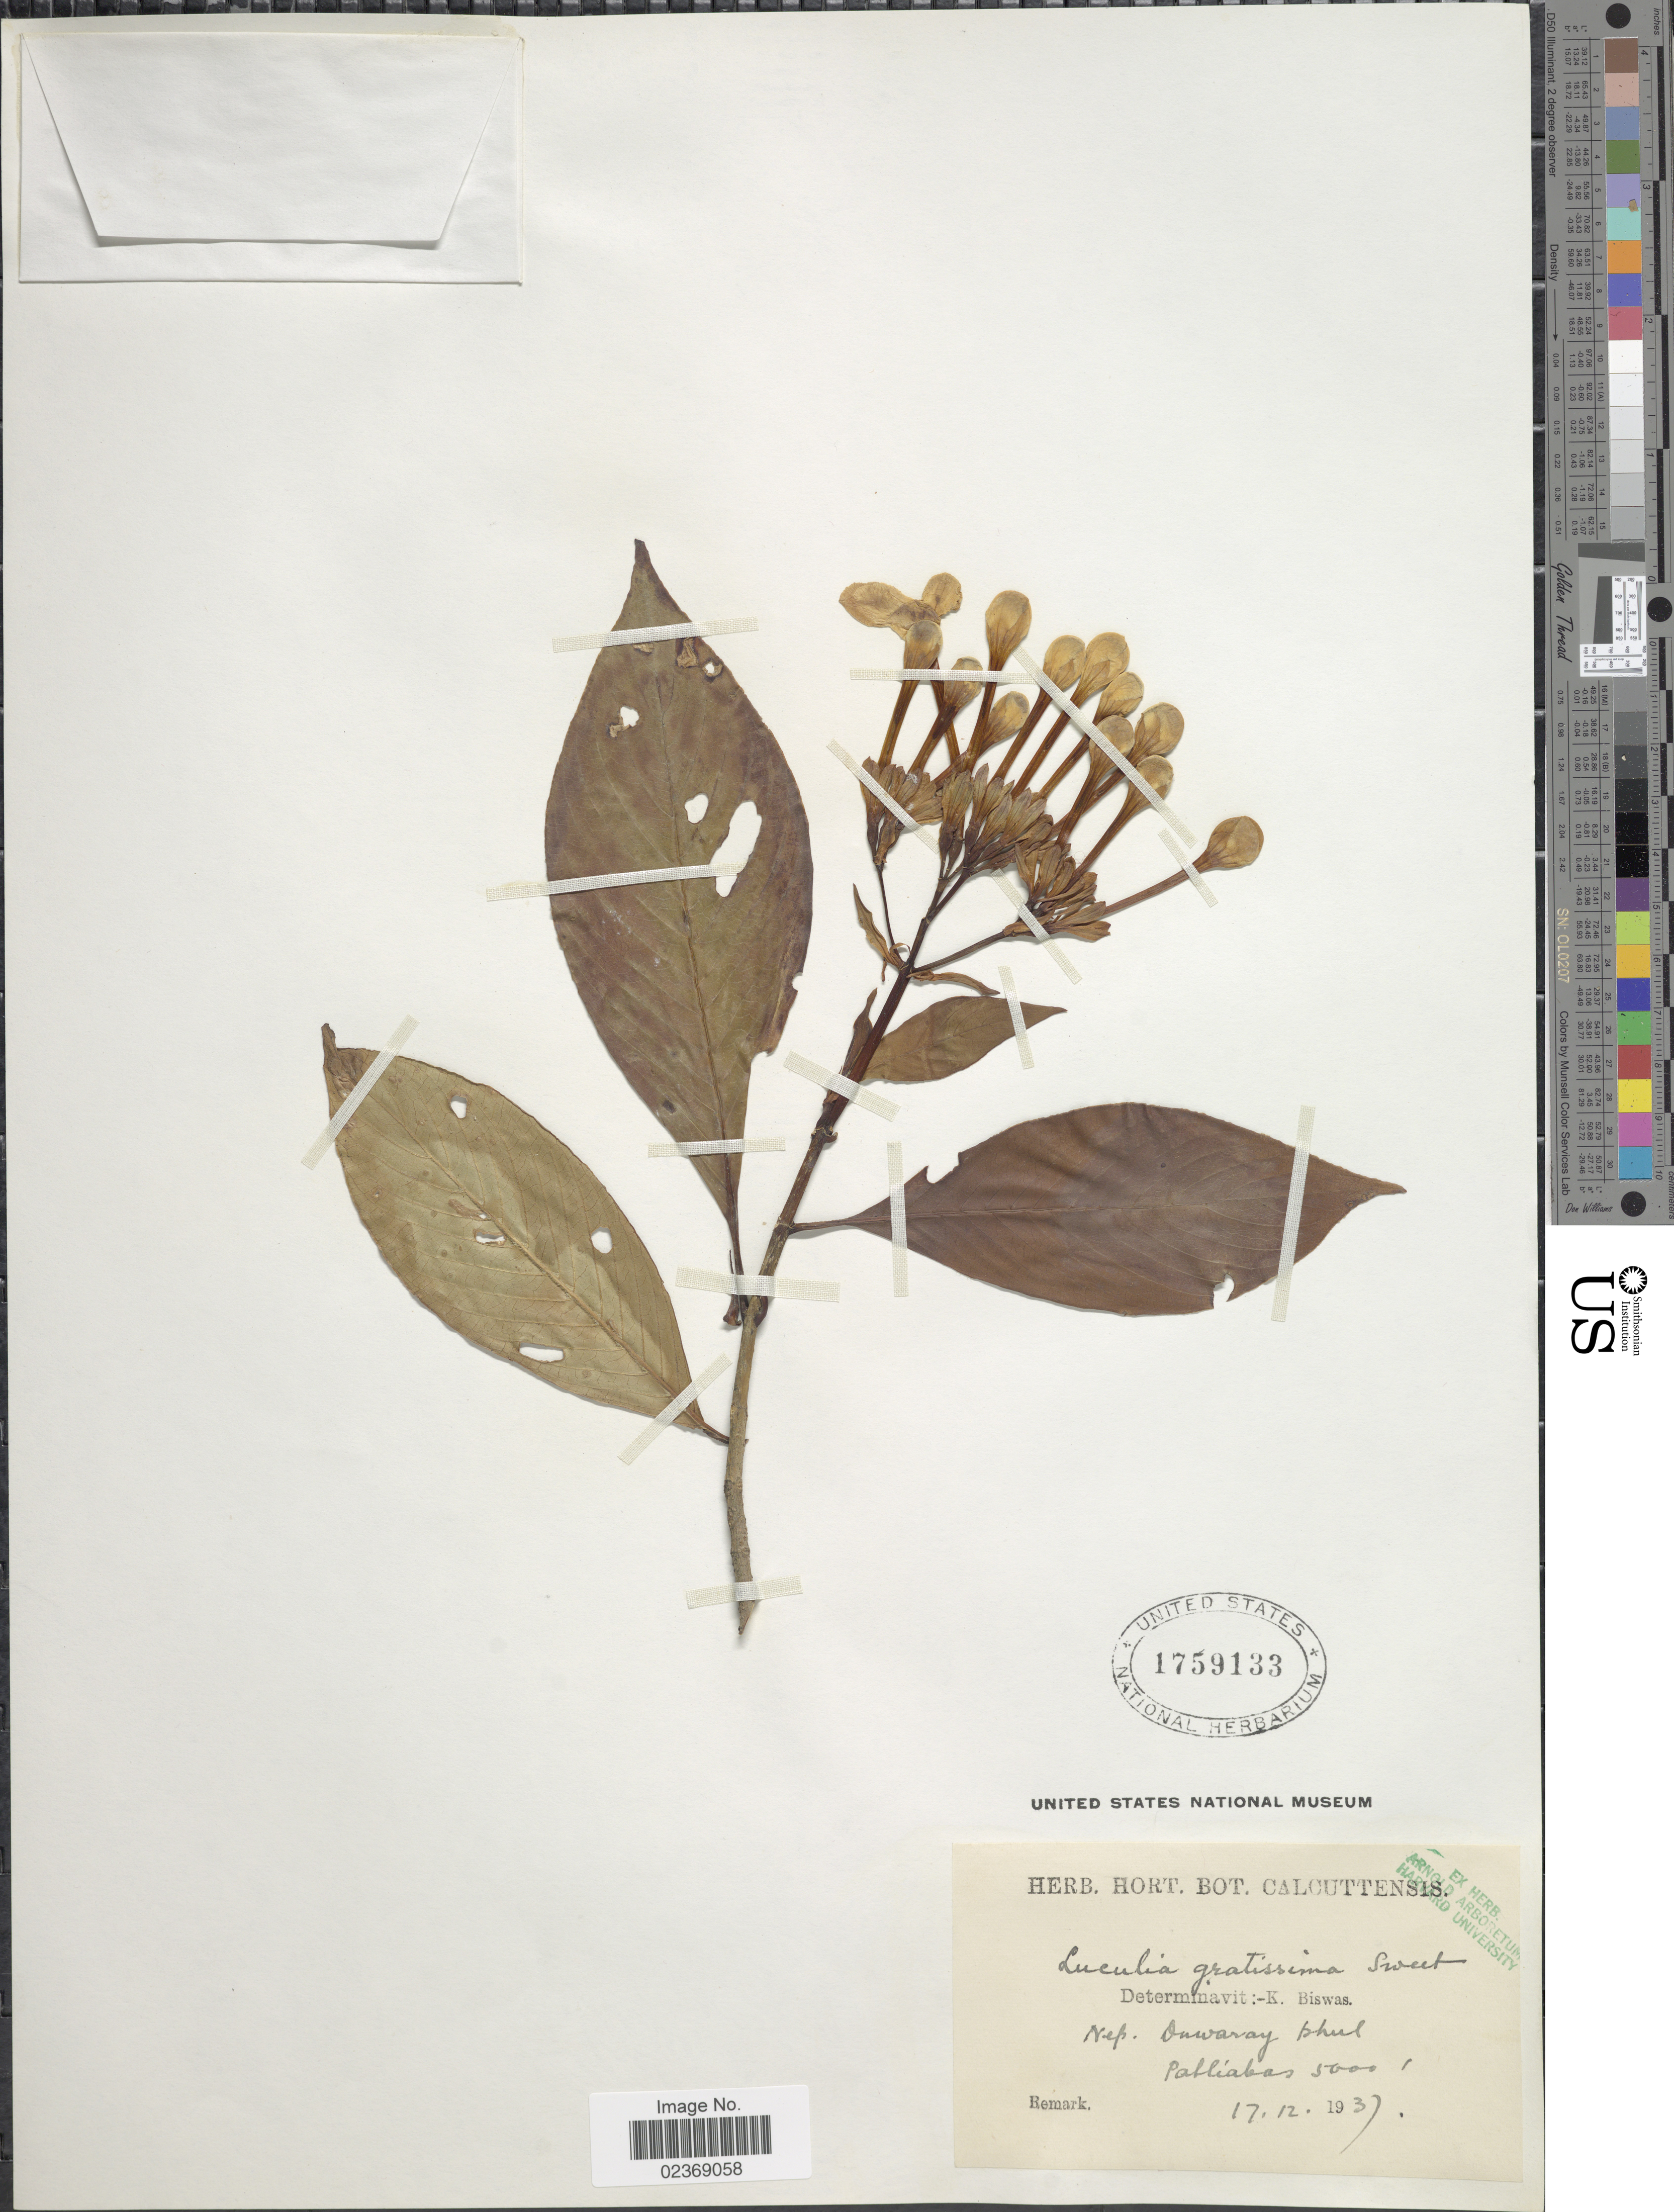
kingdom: Plantae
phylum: Tracheophyta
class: Magnoliopsida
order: Gentianales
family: Rubiaceae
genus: Luculia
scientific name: Luculia gratissima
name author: (Wall.) Sweet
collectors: ex Herb. Hort. Bot. Calcuttensis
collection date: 1937-12-17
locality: Nep. Duwaray phul Pabliabas [interpreted]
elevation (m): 1524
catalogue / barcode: US 1759133